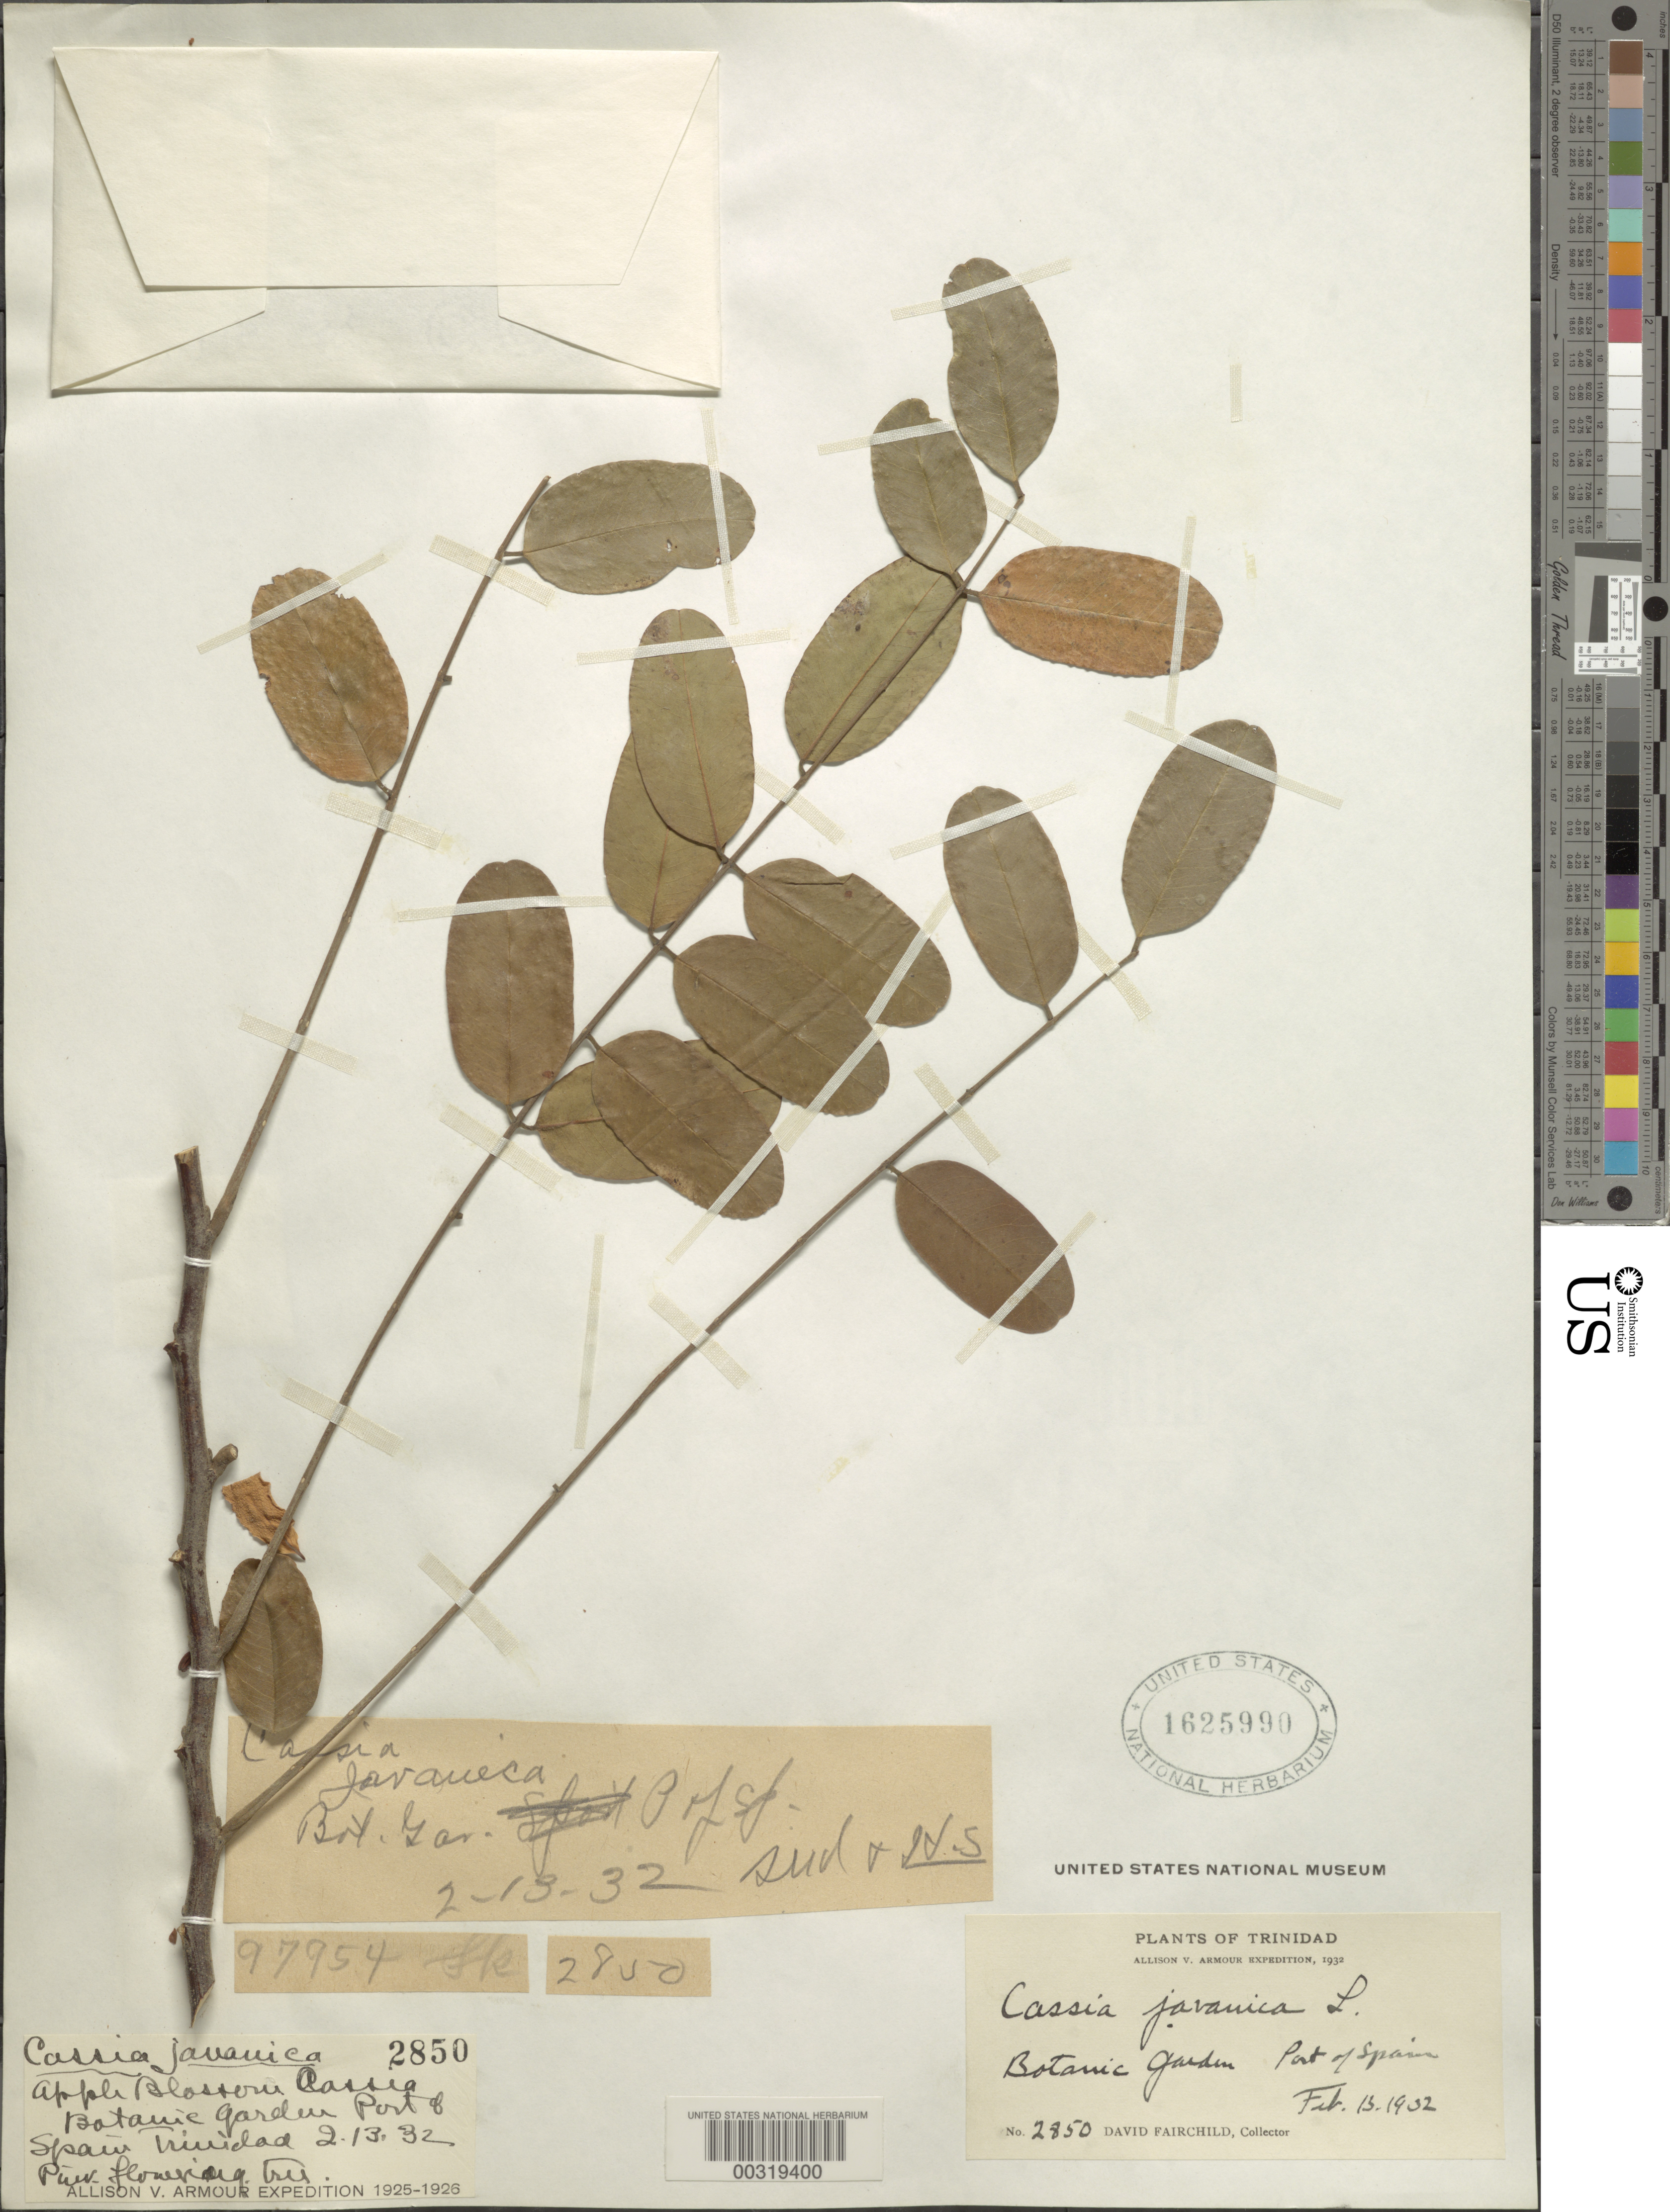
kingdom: Plantae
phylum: Tracheophyta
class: Magnoliopsida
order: Fabales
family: Fabaceae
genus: Cassia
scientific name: Cassia javanica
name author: L.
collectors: D. Fairchild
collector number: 2850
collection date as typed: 13 Feb 1932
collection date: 1932-02-13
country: Trinidad and Tobago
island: Trinidad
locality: Botanic garden, port of spain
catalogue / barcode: US 1625990